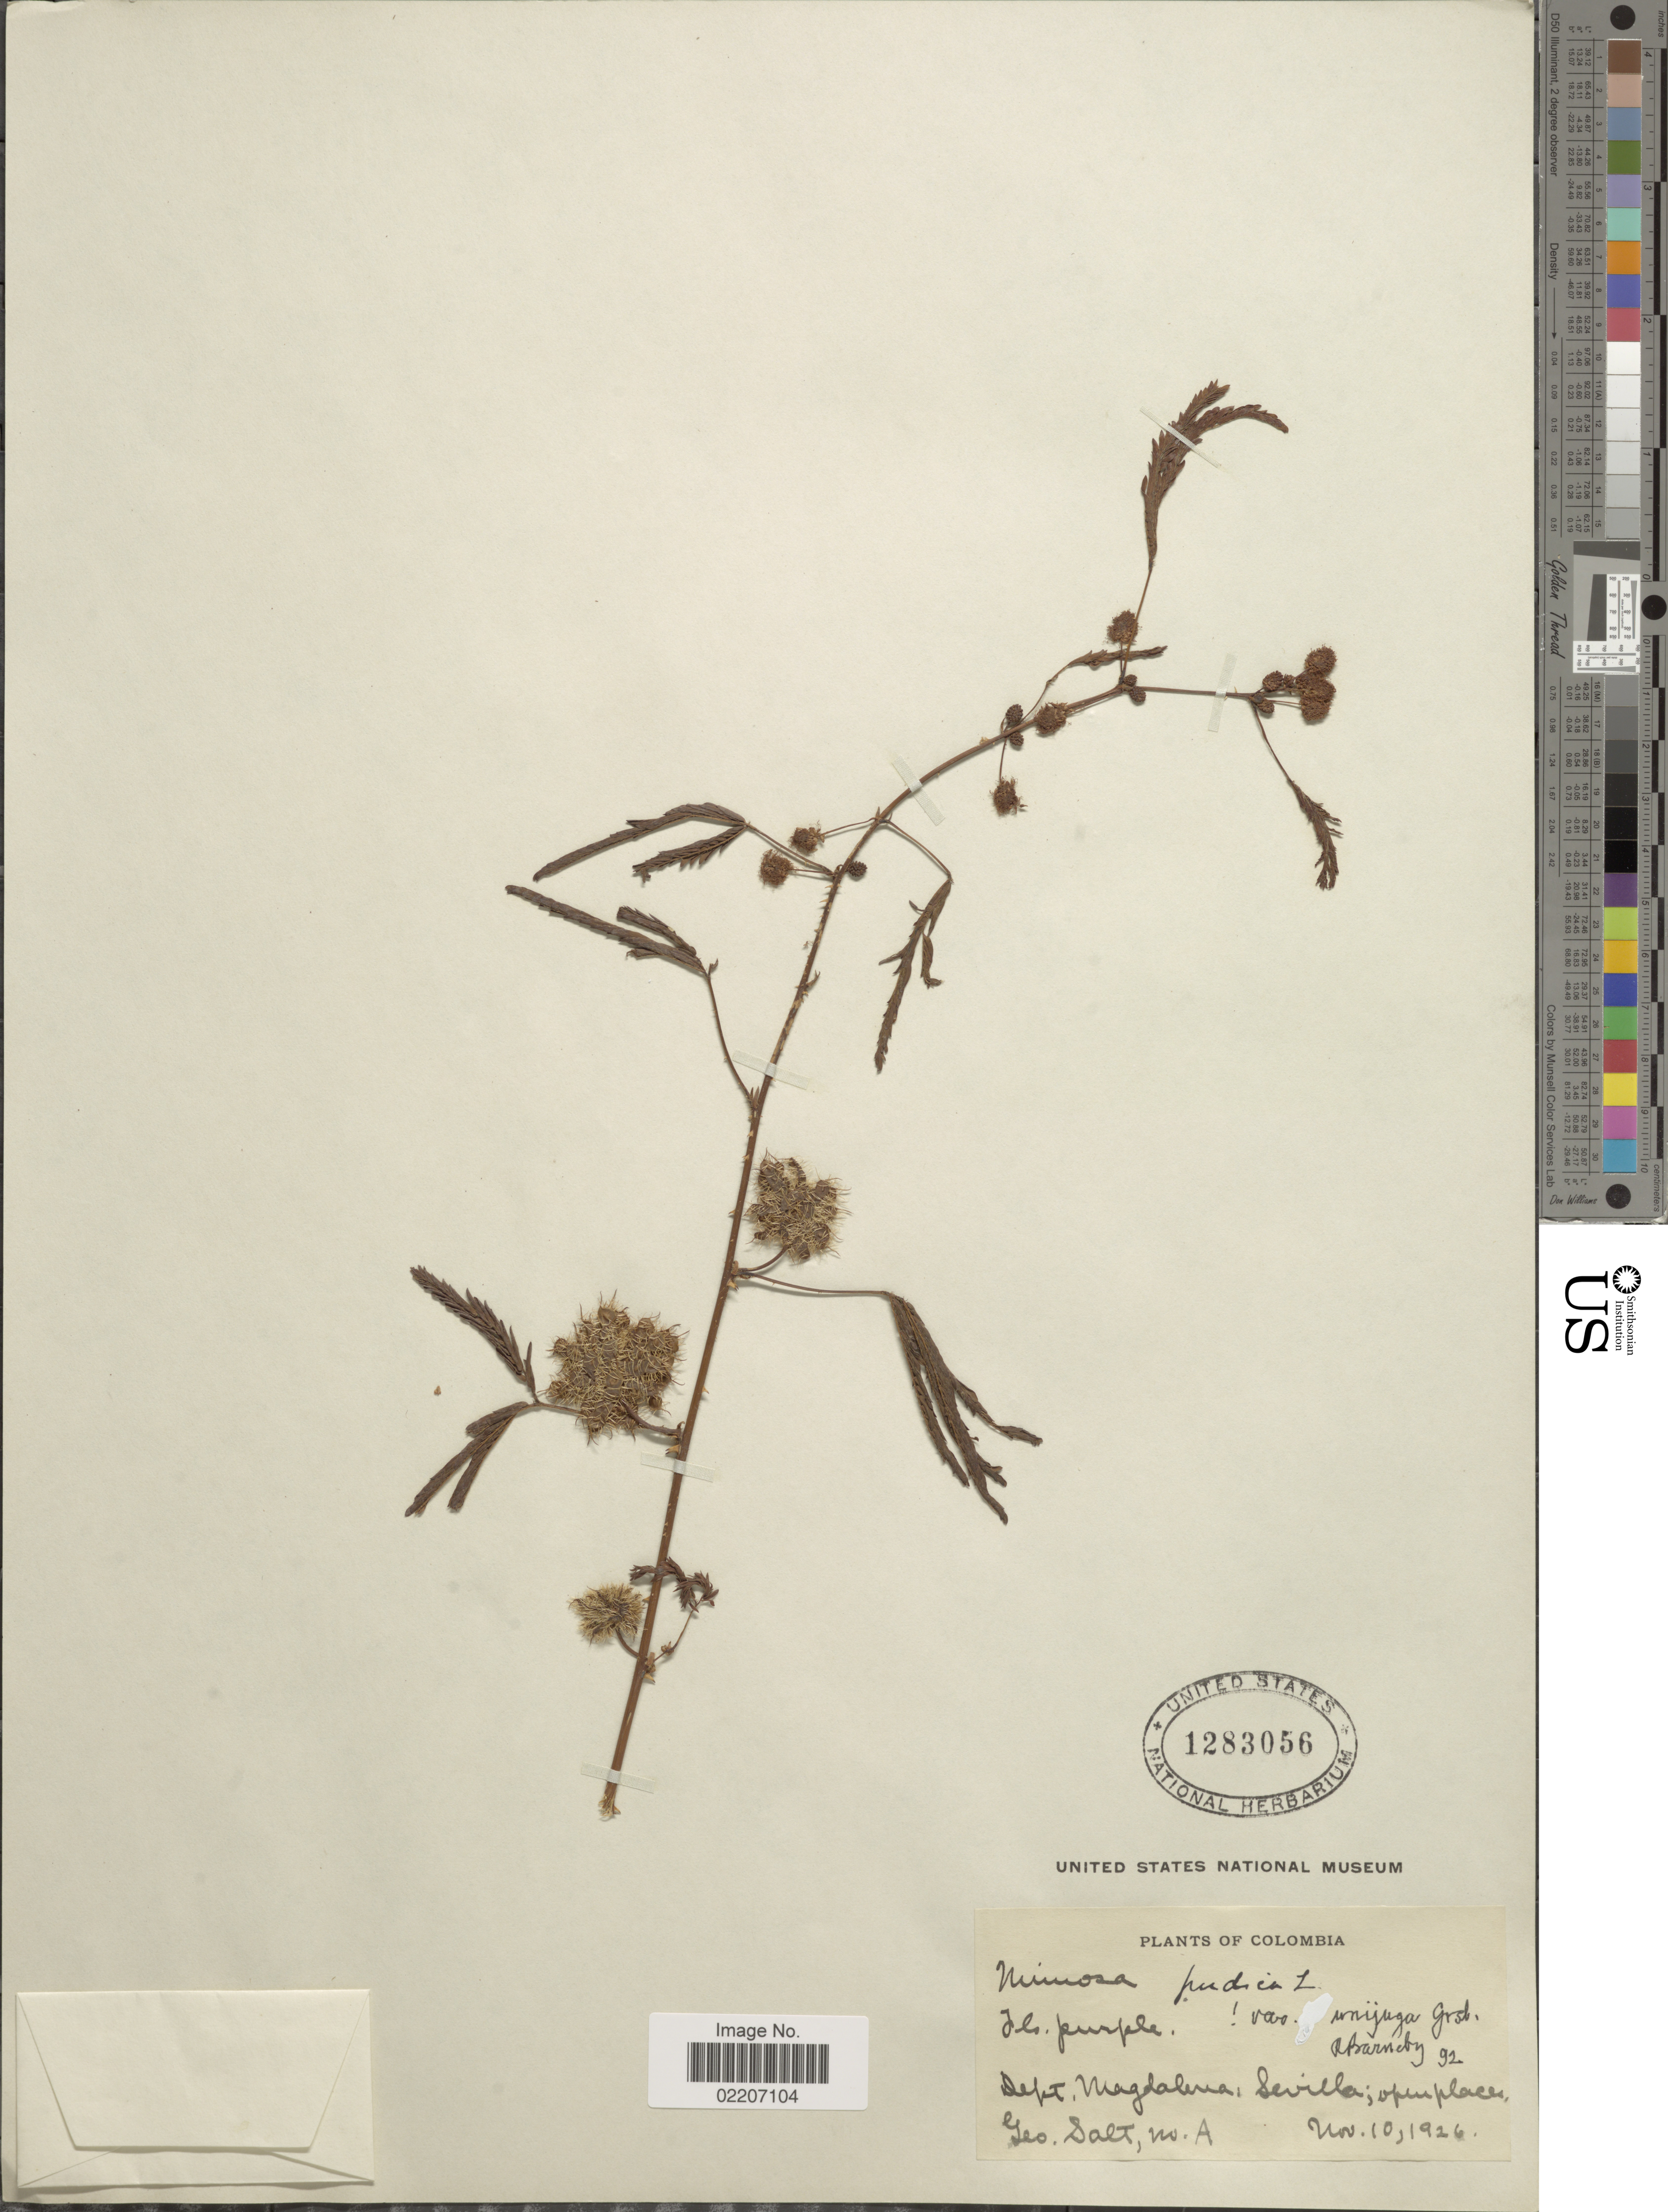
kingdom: Plantae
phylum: Tracheophyta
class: Magnoliopsida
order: Fabales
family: Fabaceae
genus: Mimosa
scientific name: Mimosa pudica var. unijuga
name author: (Walp. & Duchass.) Griseb.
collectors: G. Salt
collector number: A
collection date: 1926-11-10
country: Colombia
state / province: Magdalena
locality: Dept. Magdalena: Sevilla, open places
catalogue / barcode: US 1283056